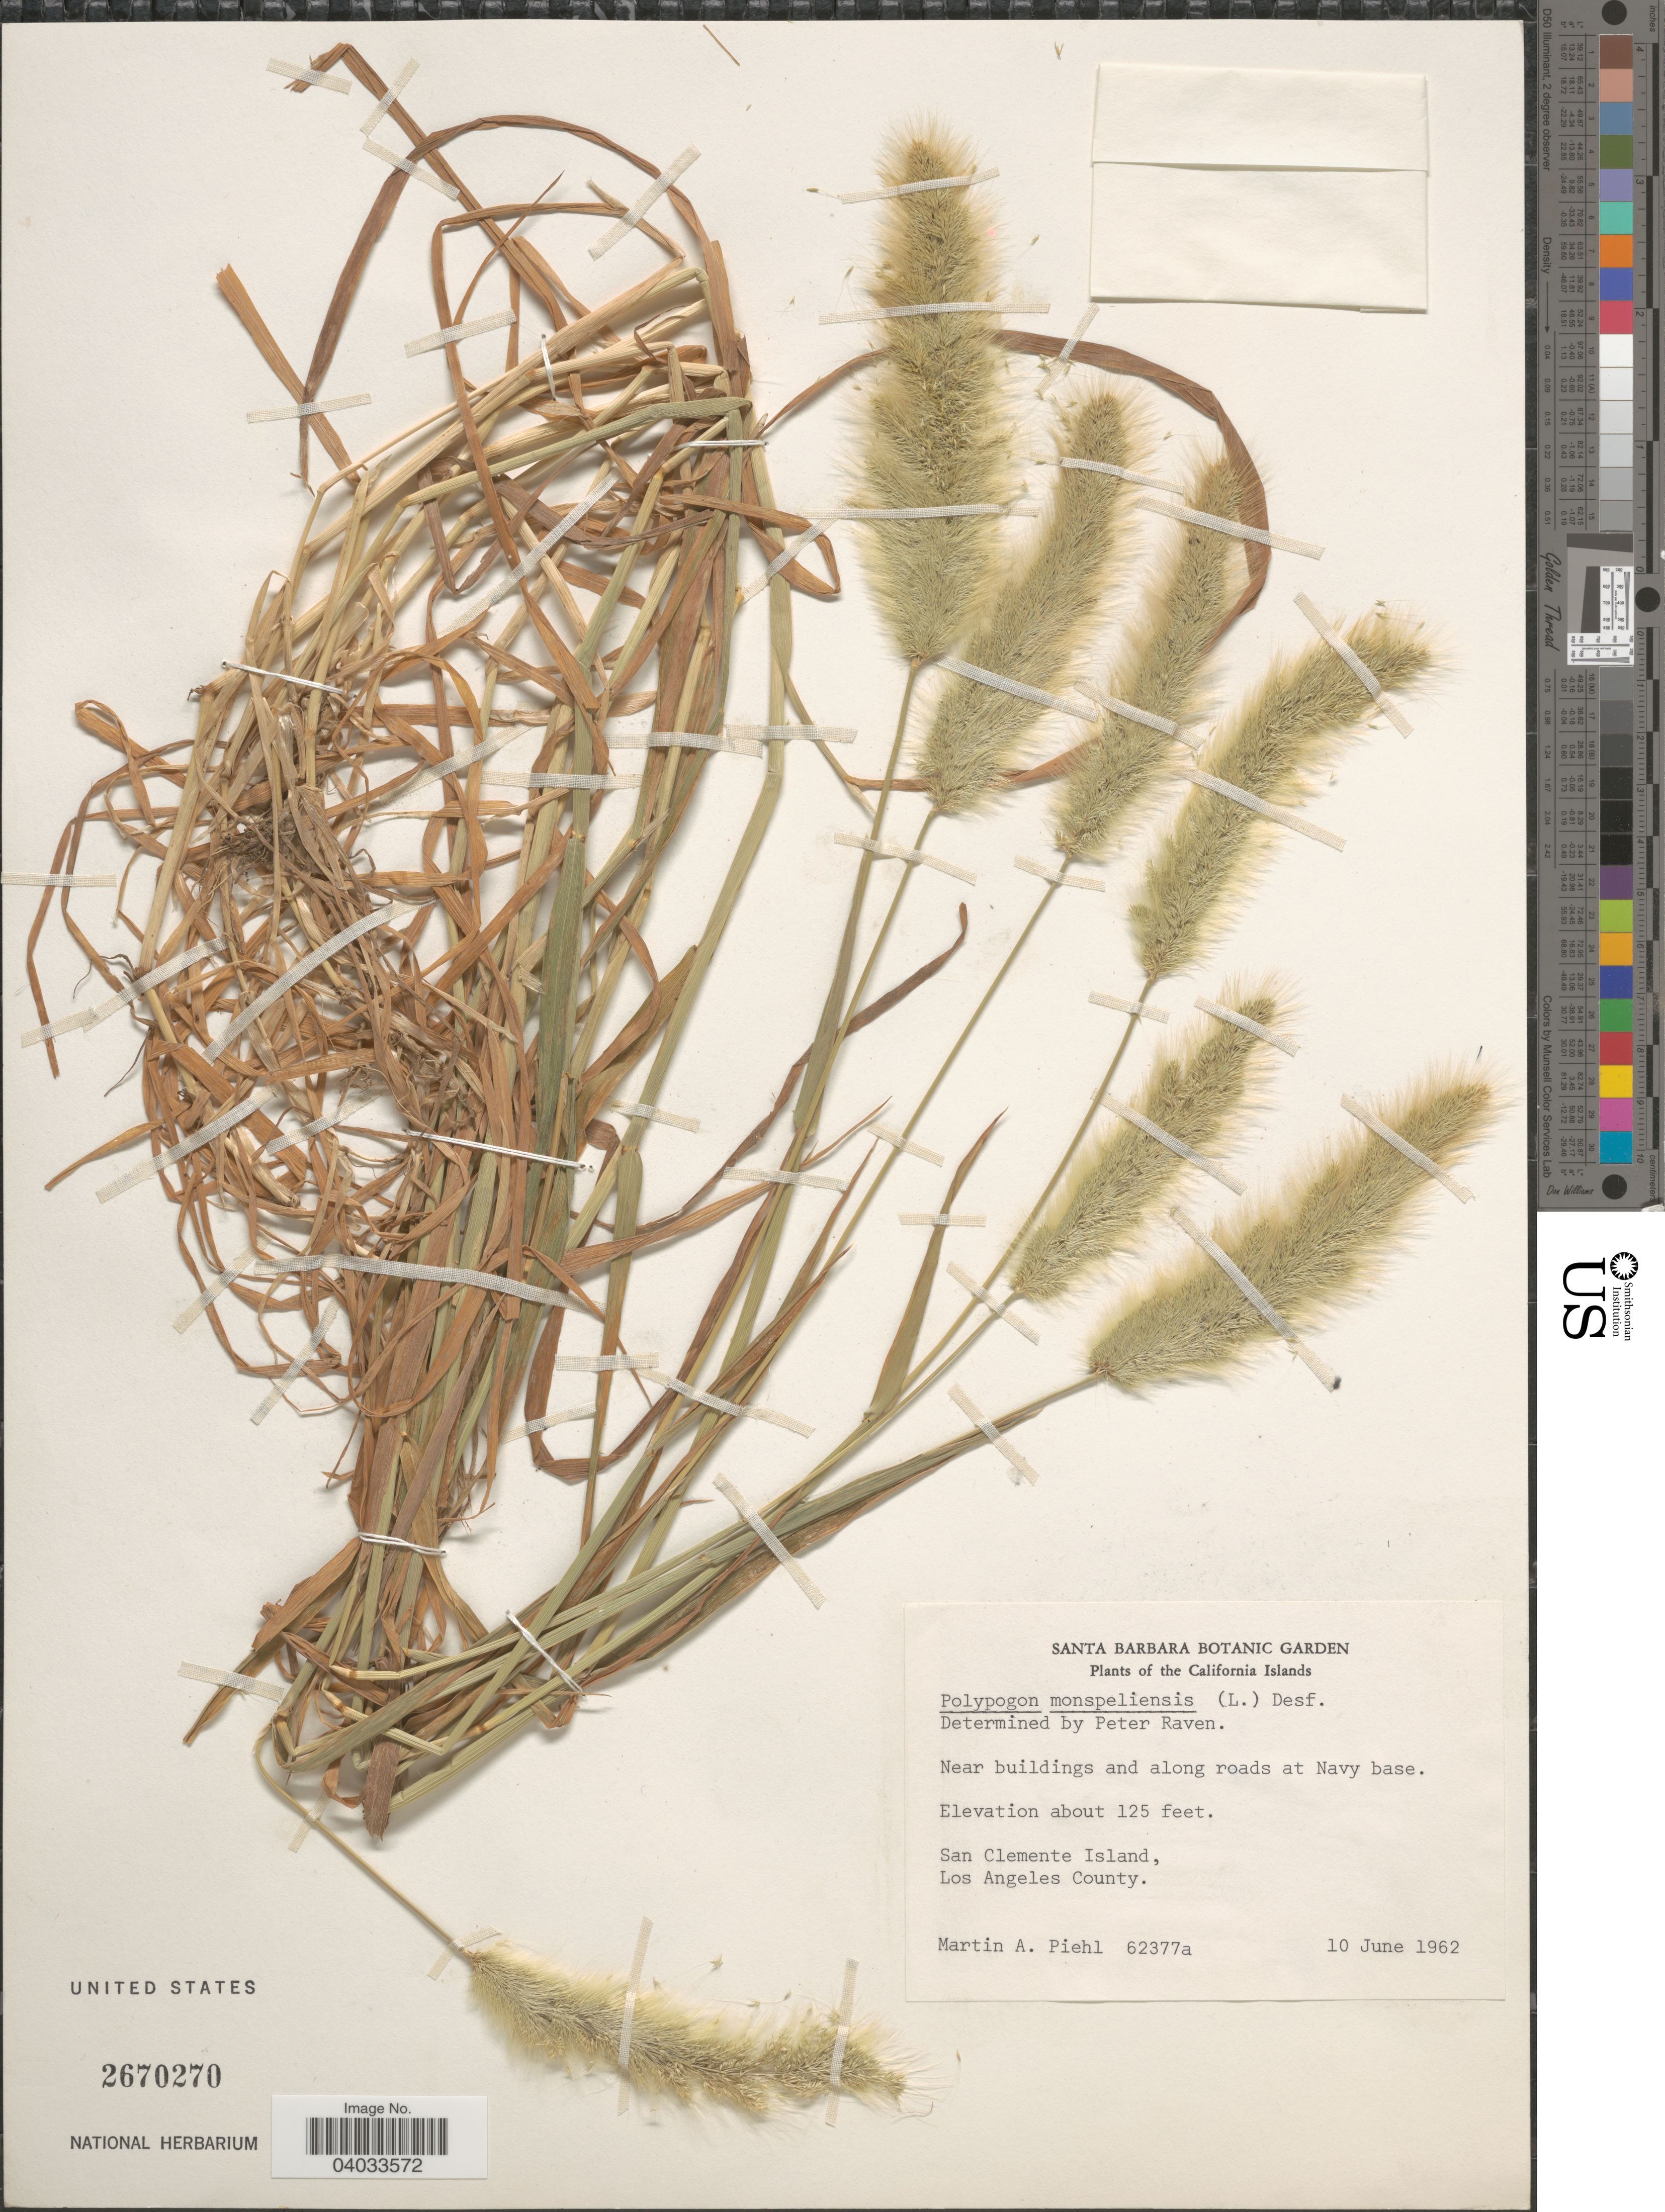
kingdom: Plantae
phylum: Tracheophyta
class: Liliopsida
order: Poales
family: Poaceae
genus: Polypogon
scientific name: Polypogon monspeliensis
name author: (L.) Desf.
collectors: M. Piehl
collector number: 62377a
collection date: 1962-06-10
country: United States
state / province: California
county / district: Los Angeles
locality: California Islands. Near buildings and along roads at Navy base. San Clemente Island, Los Angeles County.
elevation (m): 38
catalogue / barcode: US 2670270